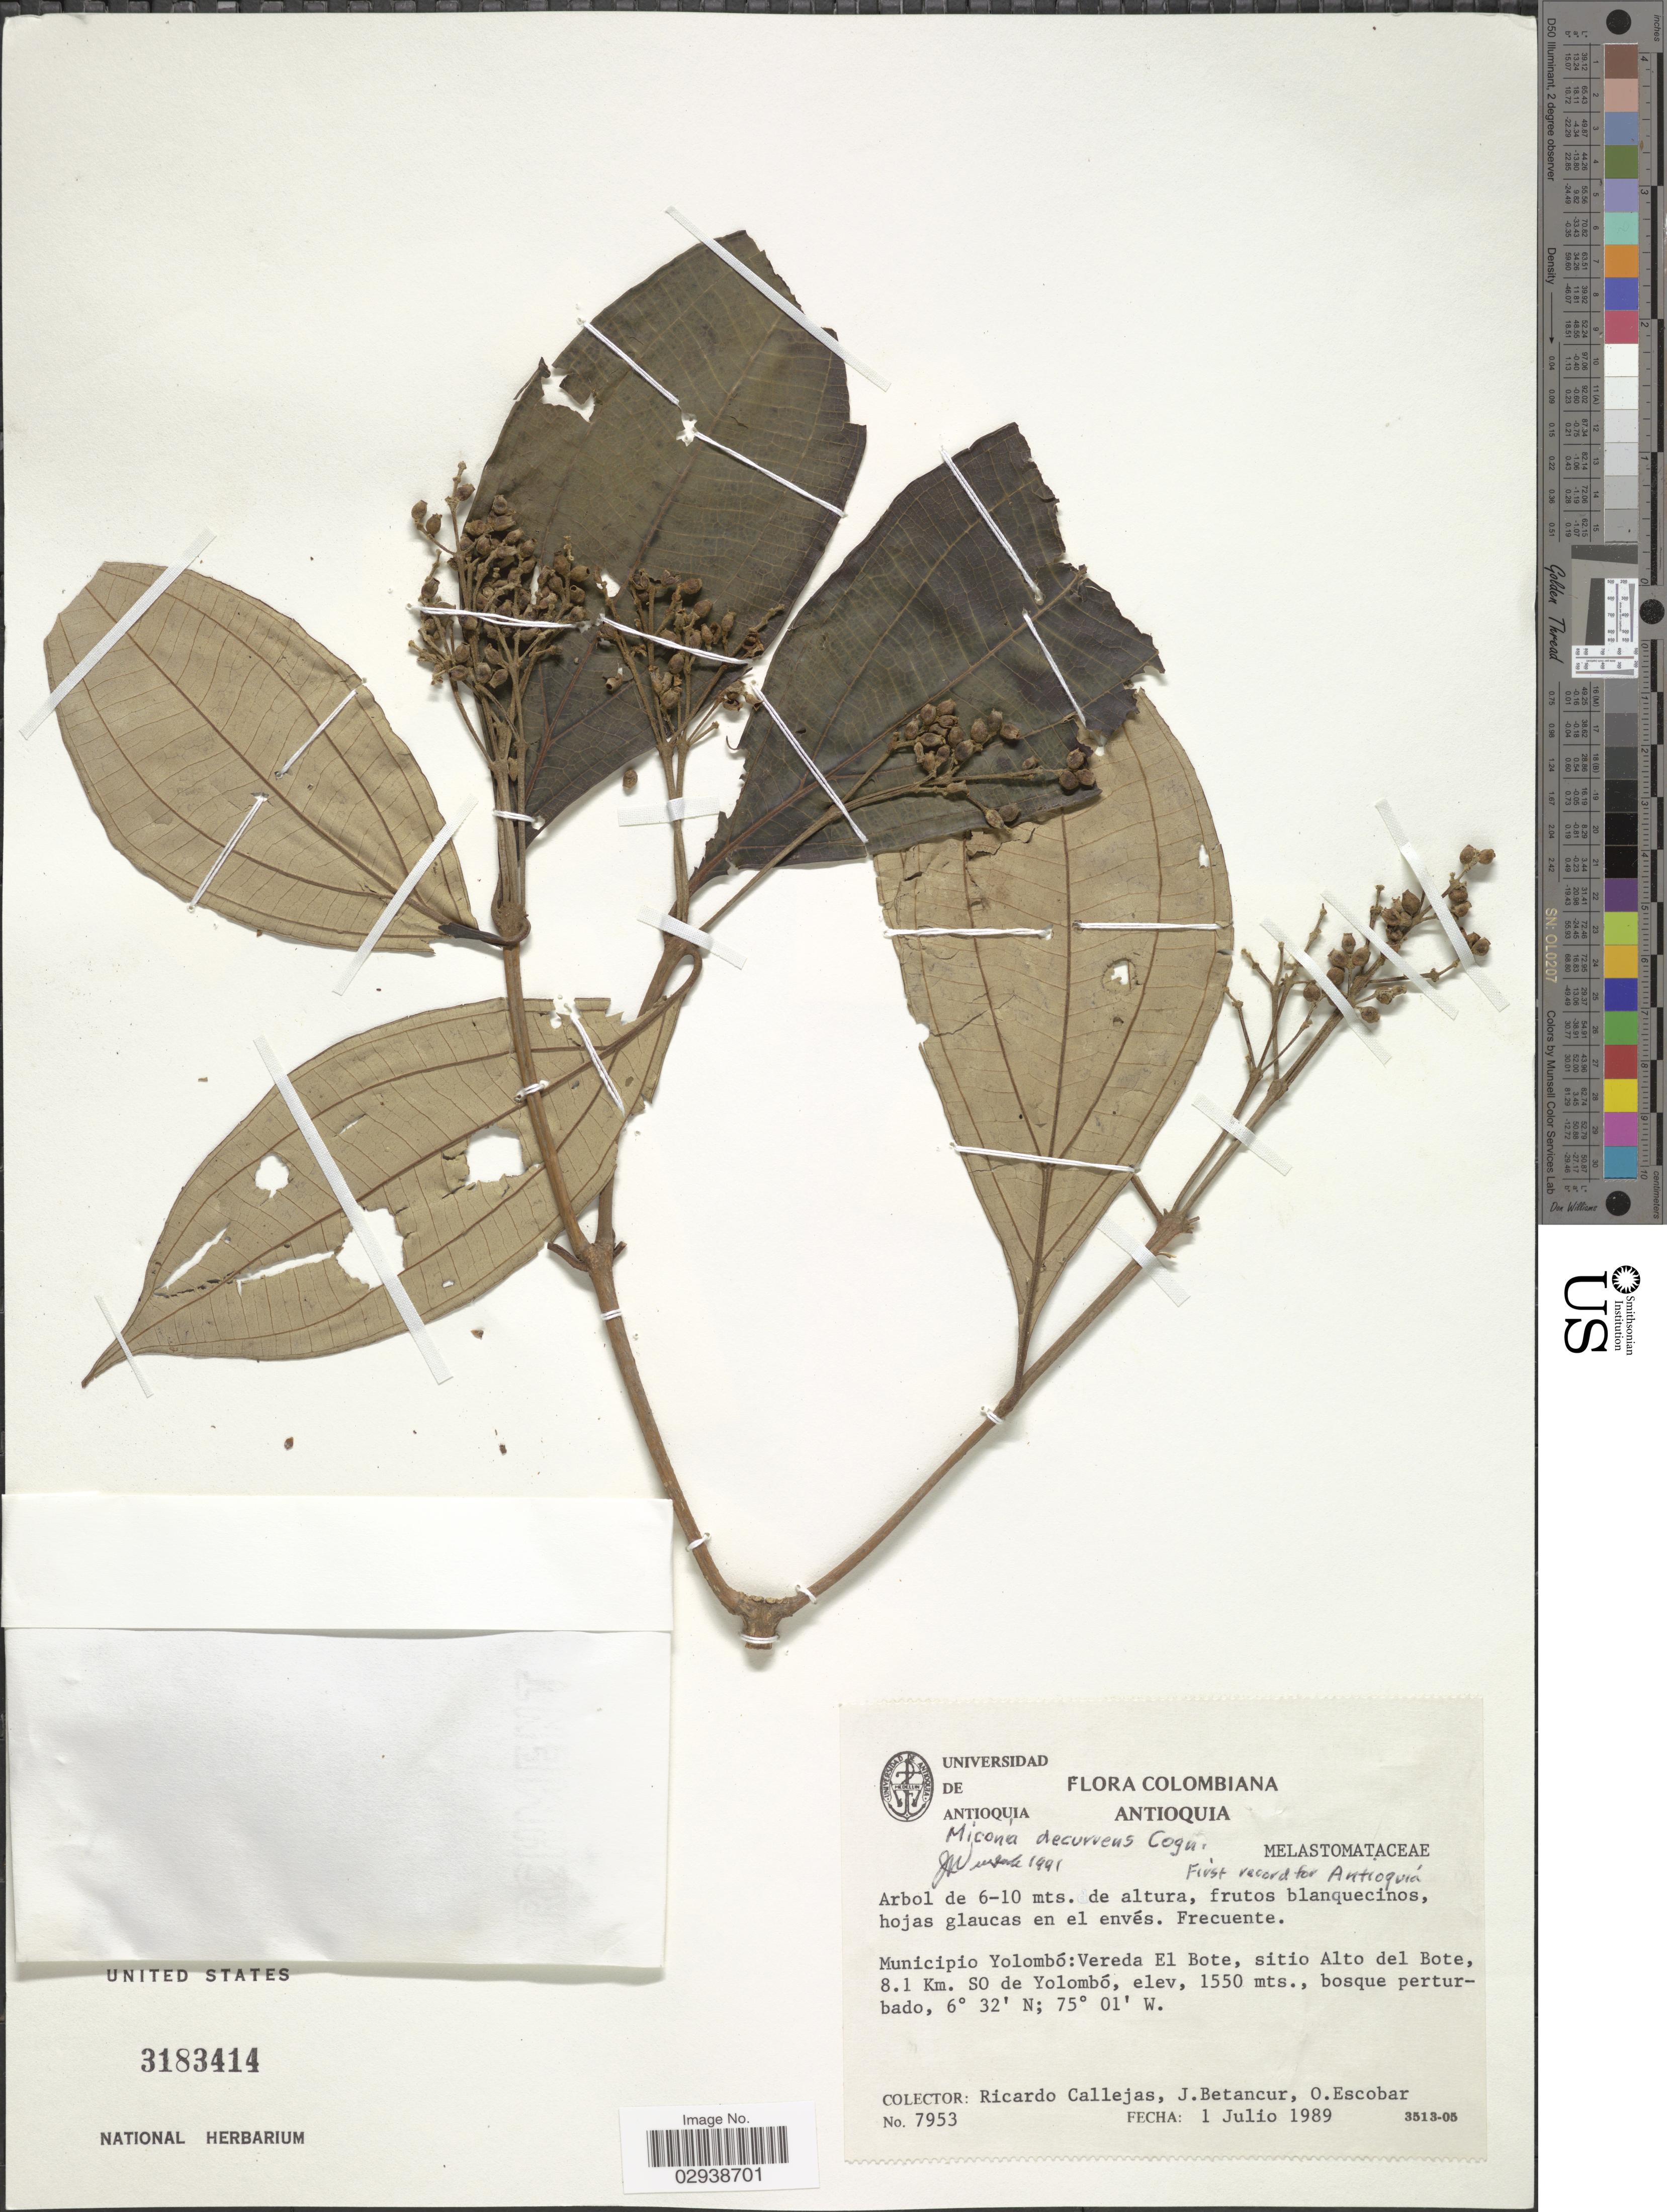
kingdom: Plantae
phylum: Tracheophyta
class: Magnoliopsida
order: Myrtales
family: Melastomataceae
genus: Miconia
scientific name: Miconia decurrens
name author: Cogn.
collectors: R. Callejas, J. Betancur & O. Escobar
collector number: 7953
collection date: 1989-07-01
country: Colombia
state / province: Antioquia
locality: Municipio Yolombó: Verede El Bote, sitio Alto del Bote, 8.1 Km. SO de Yolombó.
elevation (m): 1550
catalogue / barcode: US 3183414